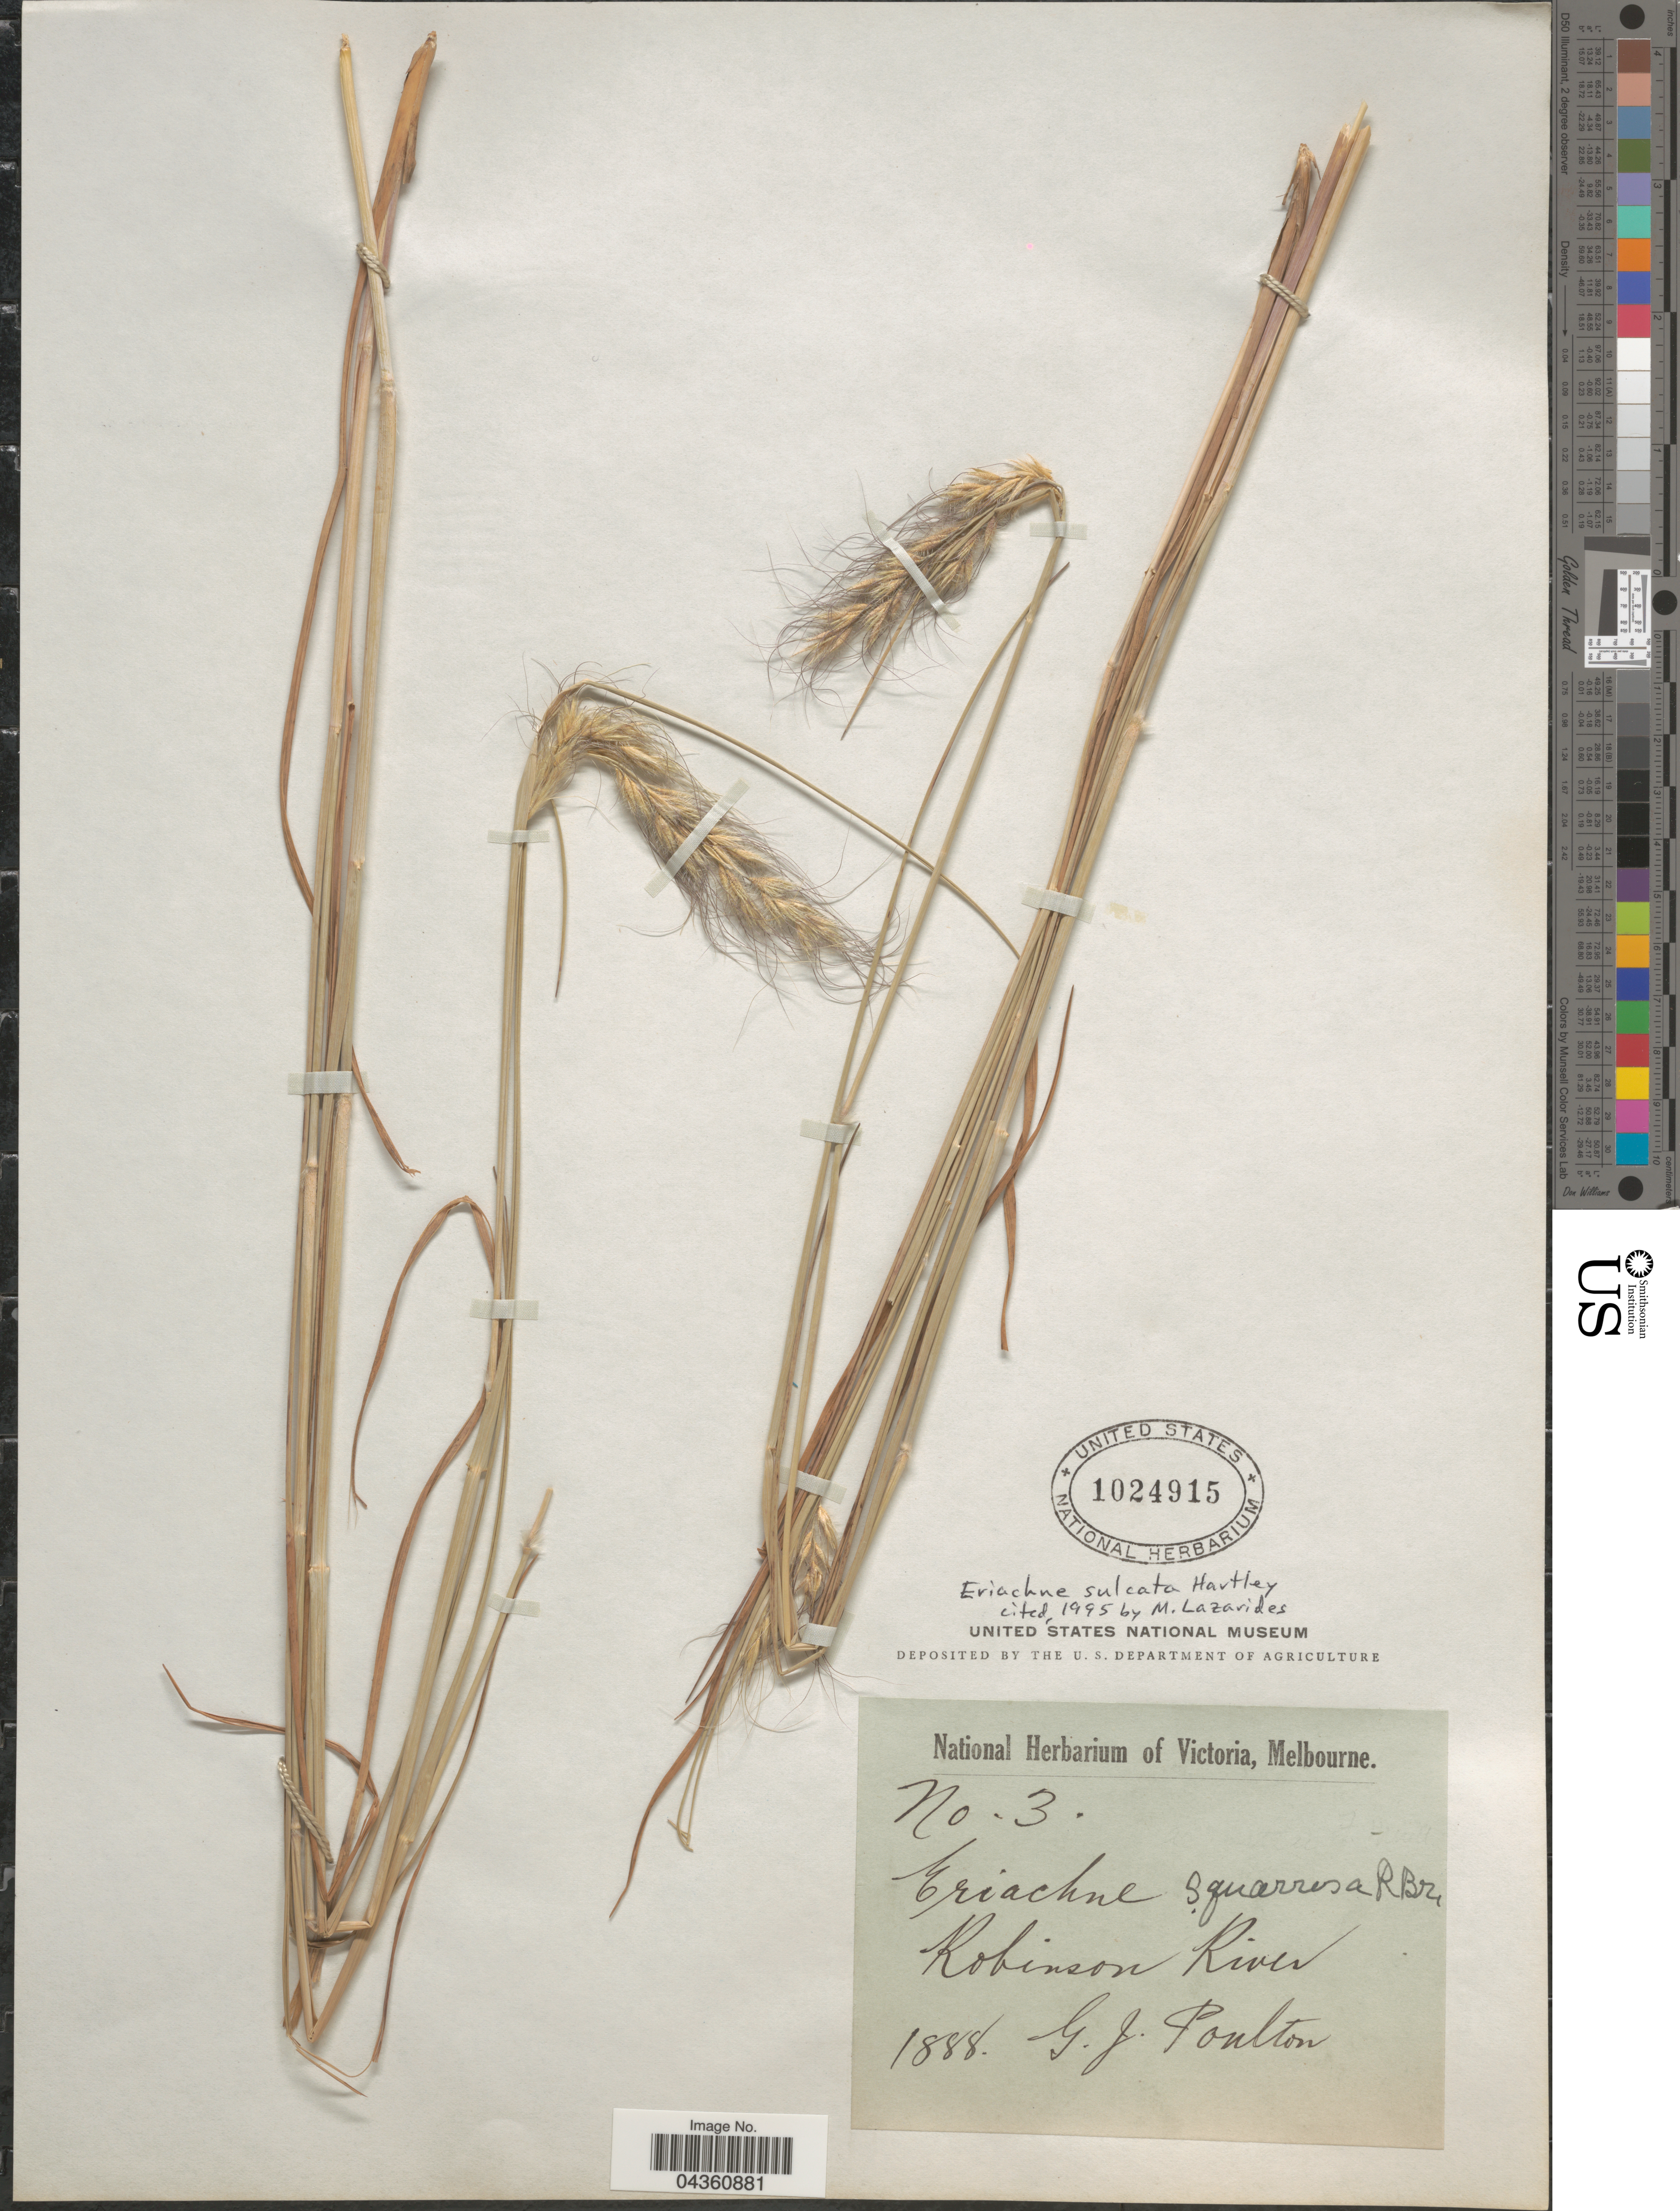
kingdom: Plantae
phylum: Tracheophyta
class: Liliopsida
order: Poales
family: Poaceae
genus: Eriachne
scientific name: Eriachne sulcata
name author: Hartley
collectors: G. Poulton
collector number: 3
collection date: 1888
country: Australia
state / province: Northern Territory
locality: Robinson River.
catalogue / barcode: US 1024915